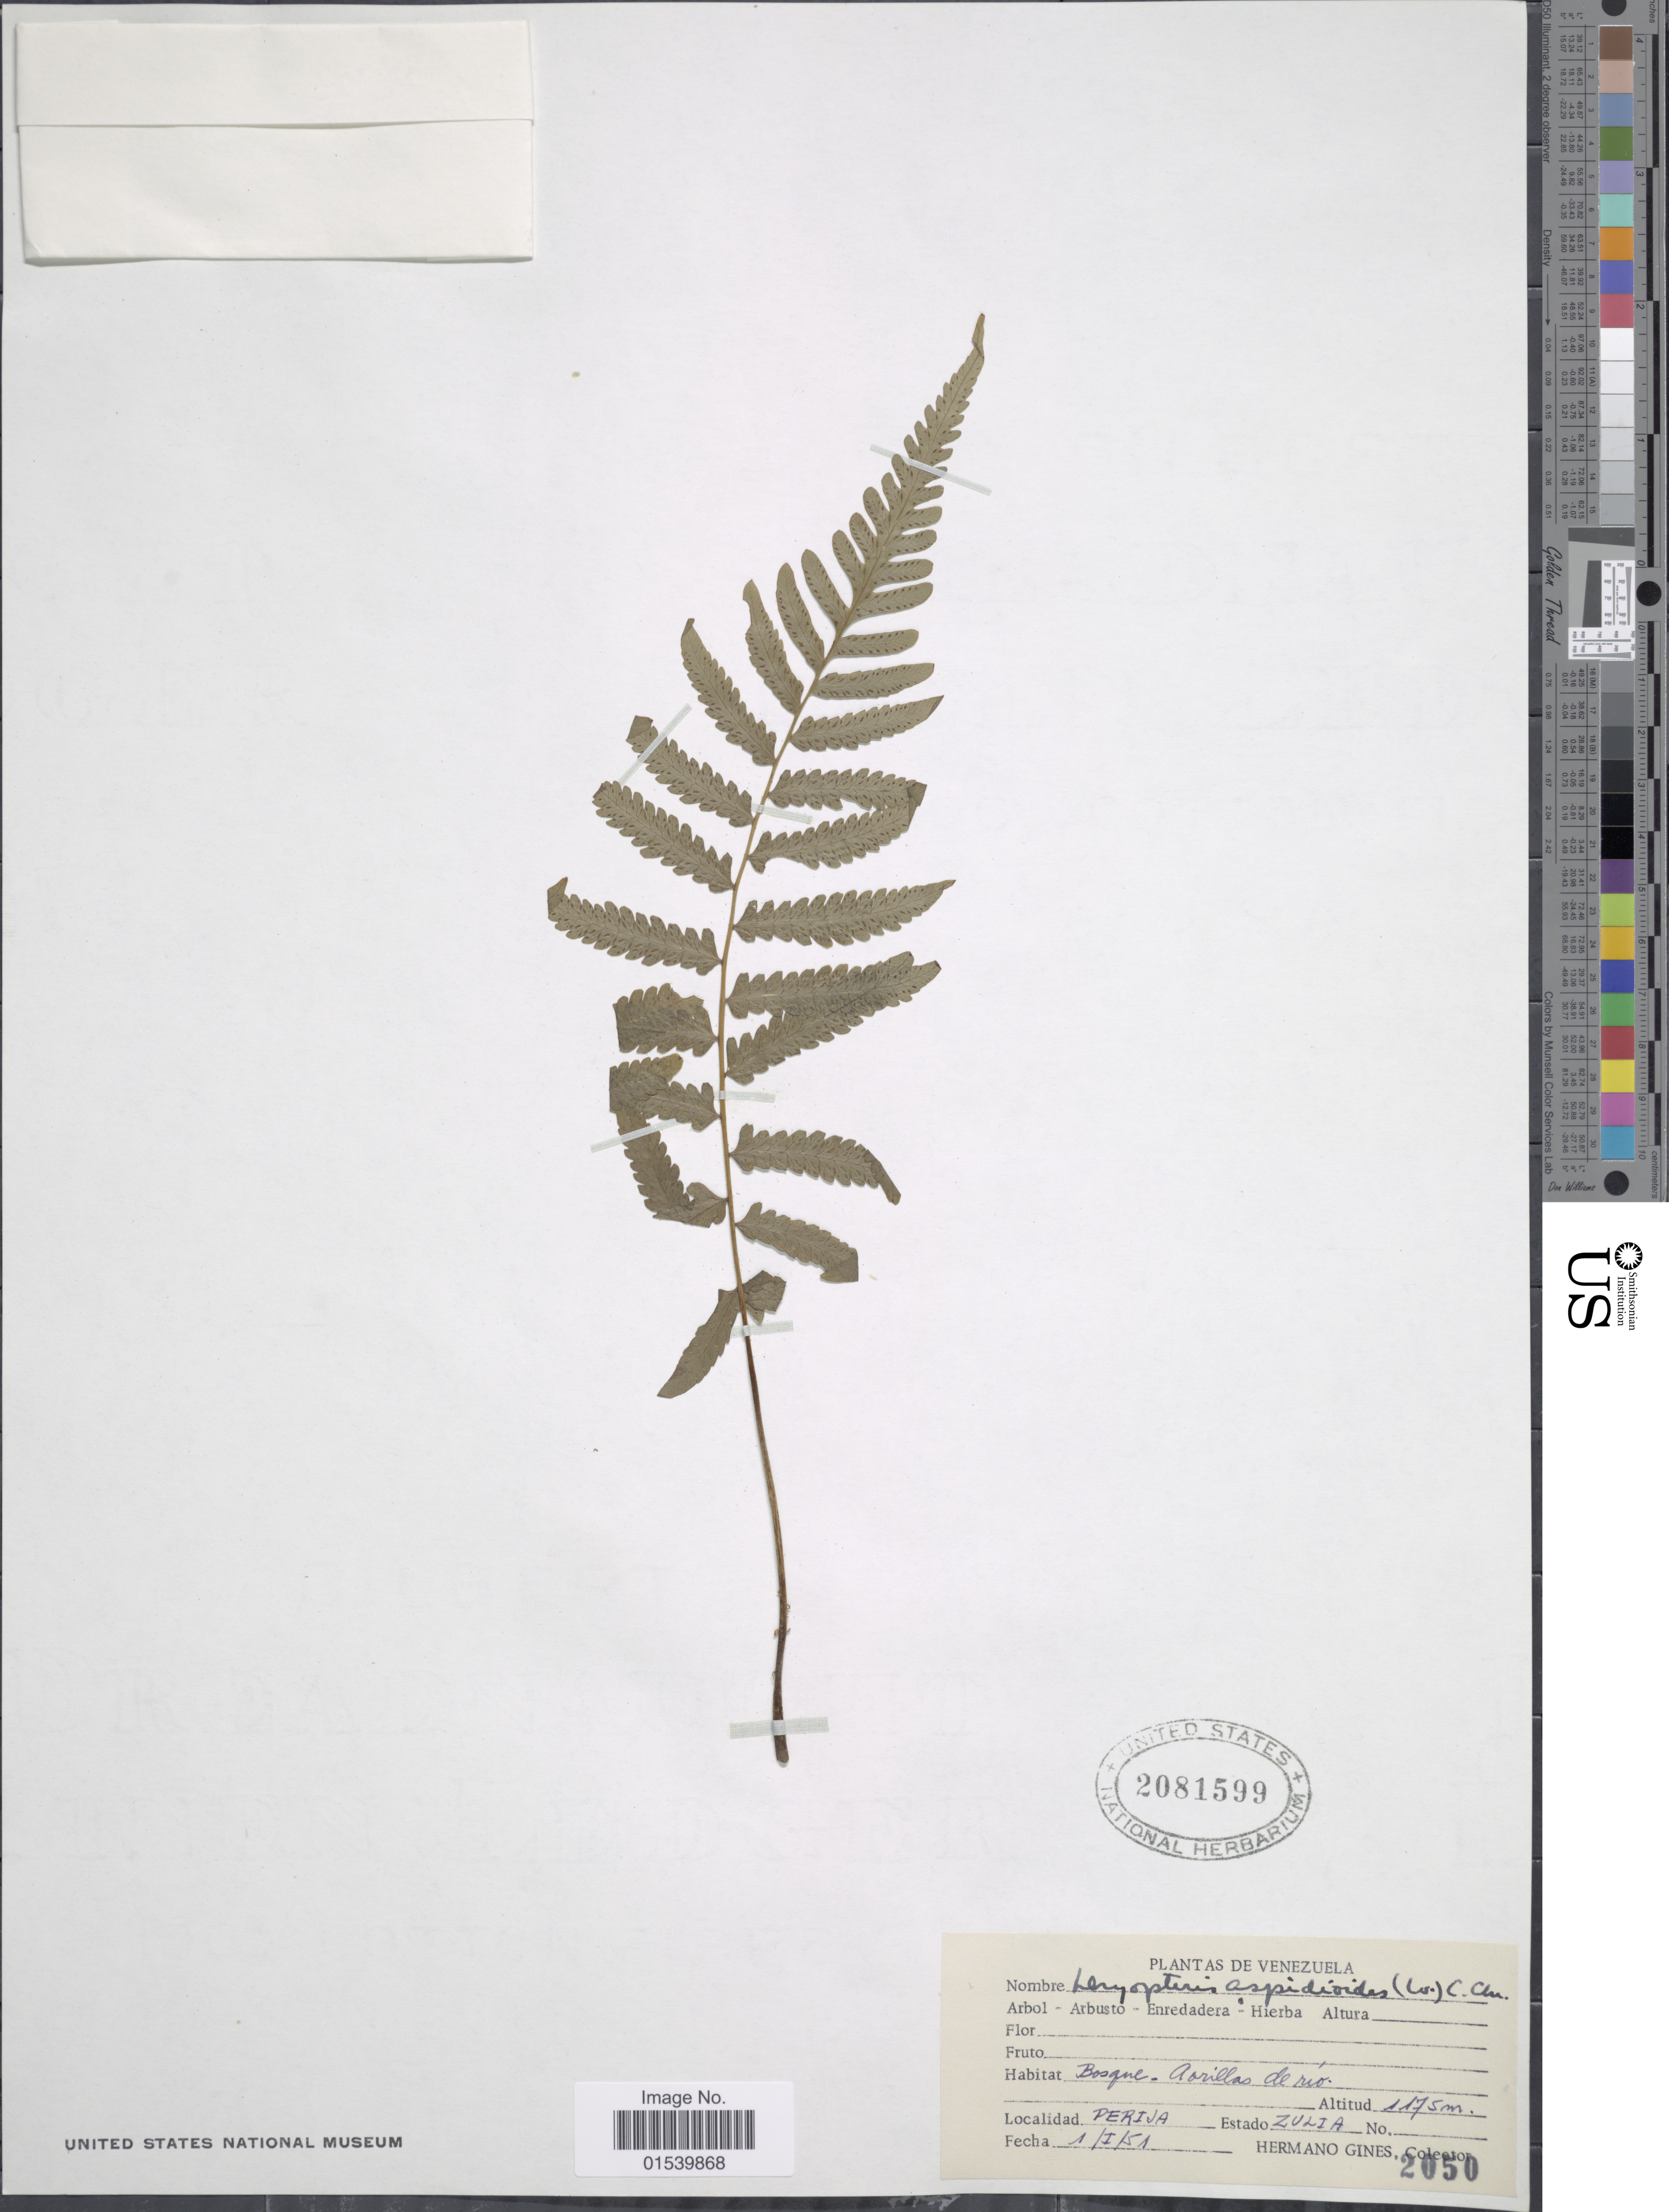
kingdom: Plantae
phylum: Tracheophyta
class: Polypodiopsida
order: Polypodiales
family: Thelypteridaceae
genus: Amauropelta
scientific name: Amauropelta aspidioides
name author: (Willd.) Pic. Serm.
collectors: Bro. Gines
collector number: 2050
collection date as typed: Transcribed d/m/y: 1/1/51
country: Venezuela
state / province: Zulia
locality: Bosque - A orillas de río, Perija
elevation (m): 1175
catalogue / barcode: US 2081599